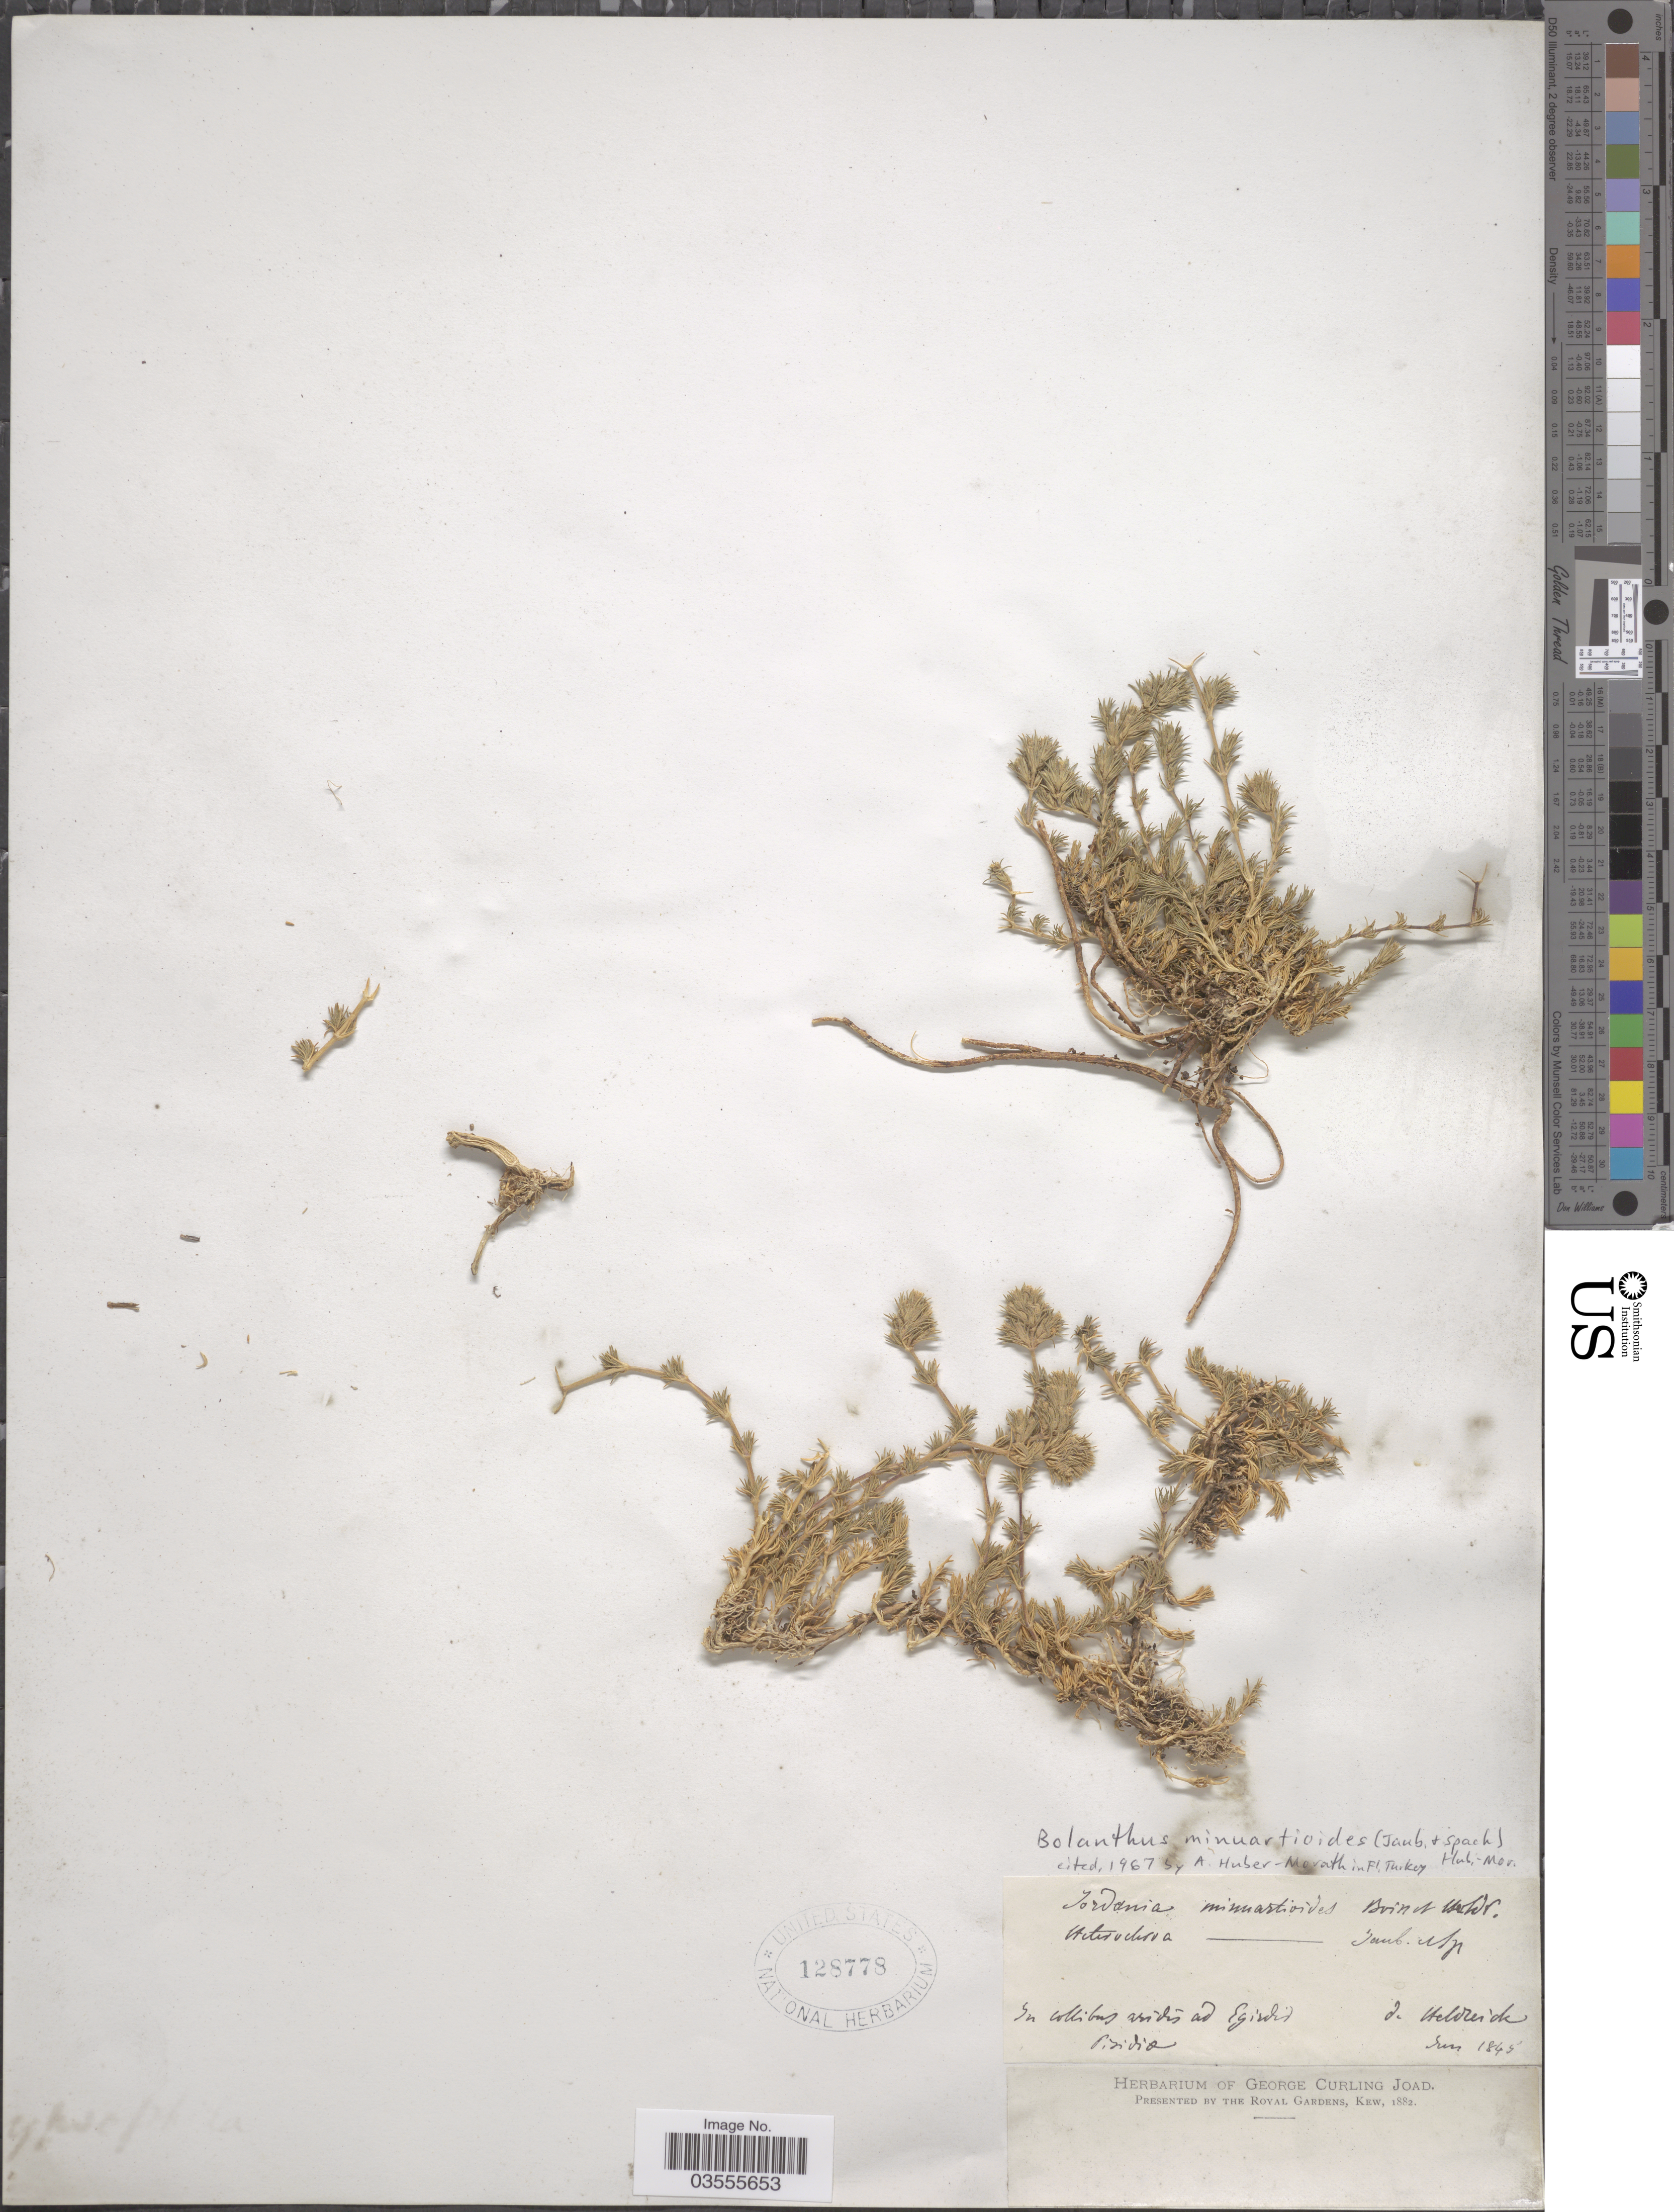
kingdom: Plantae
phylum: Tracheophyta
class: Magnoliopsida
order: Caryophyllales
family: Caryophyllaceae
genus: Bolanthus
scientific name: Bolanthus minuartioides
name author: Hub.-Mor.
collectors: -. De Heldreich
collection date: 1845-06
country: Turkey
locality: In collibus aridis ad Egirdir. Pisidia.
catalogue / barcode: US 128778